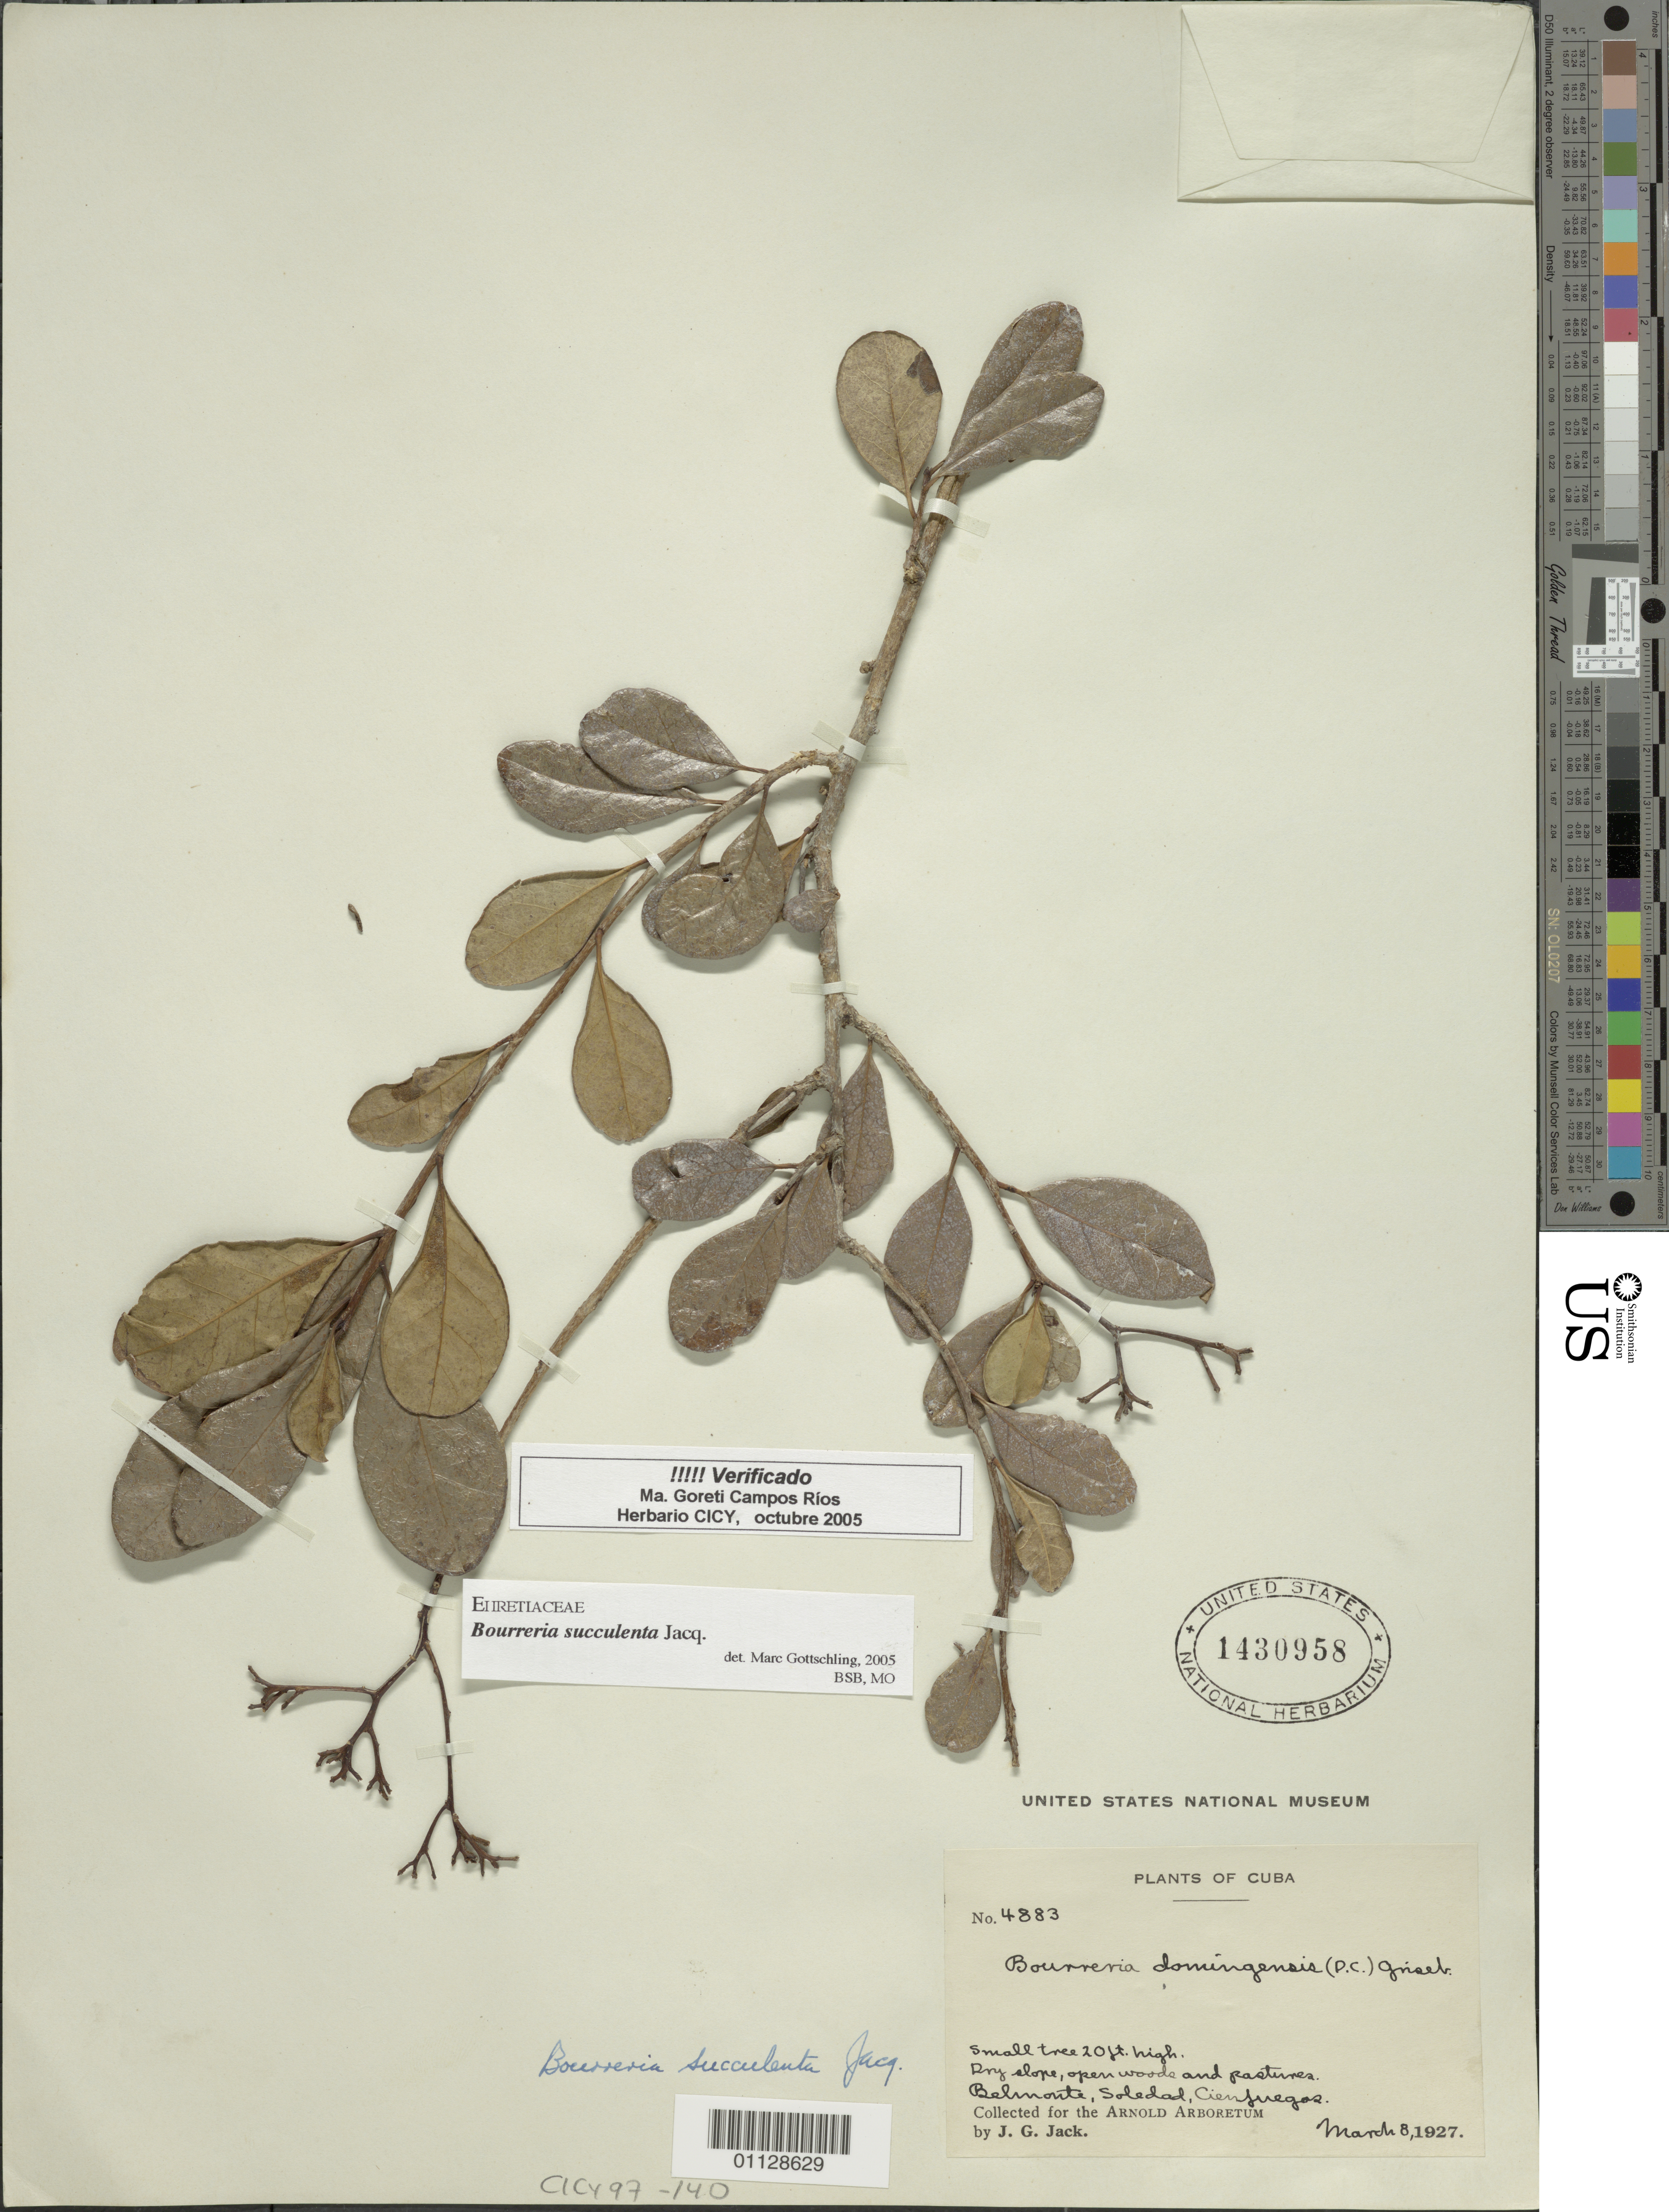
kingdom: Plantae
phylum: Tracheophyta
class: Magnoliopsida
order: Boraginales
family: Ehretiaceae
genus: Bourreria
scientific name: Bourreria succulenta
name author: Jacq.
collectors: J. G. Jack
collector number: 4883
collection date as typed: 08 Mar 1927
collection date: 1927-03-08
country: Cuba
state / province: Cienfuegos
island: Cuba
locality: Belmonte, Soledad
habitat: dry slope, open woods and pastures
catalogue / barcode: US 1430958